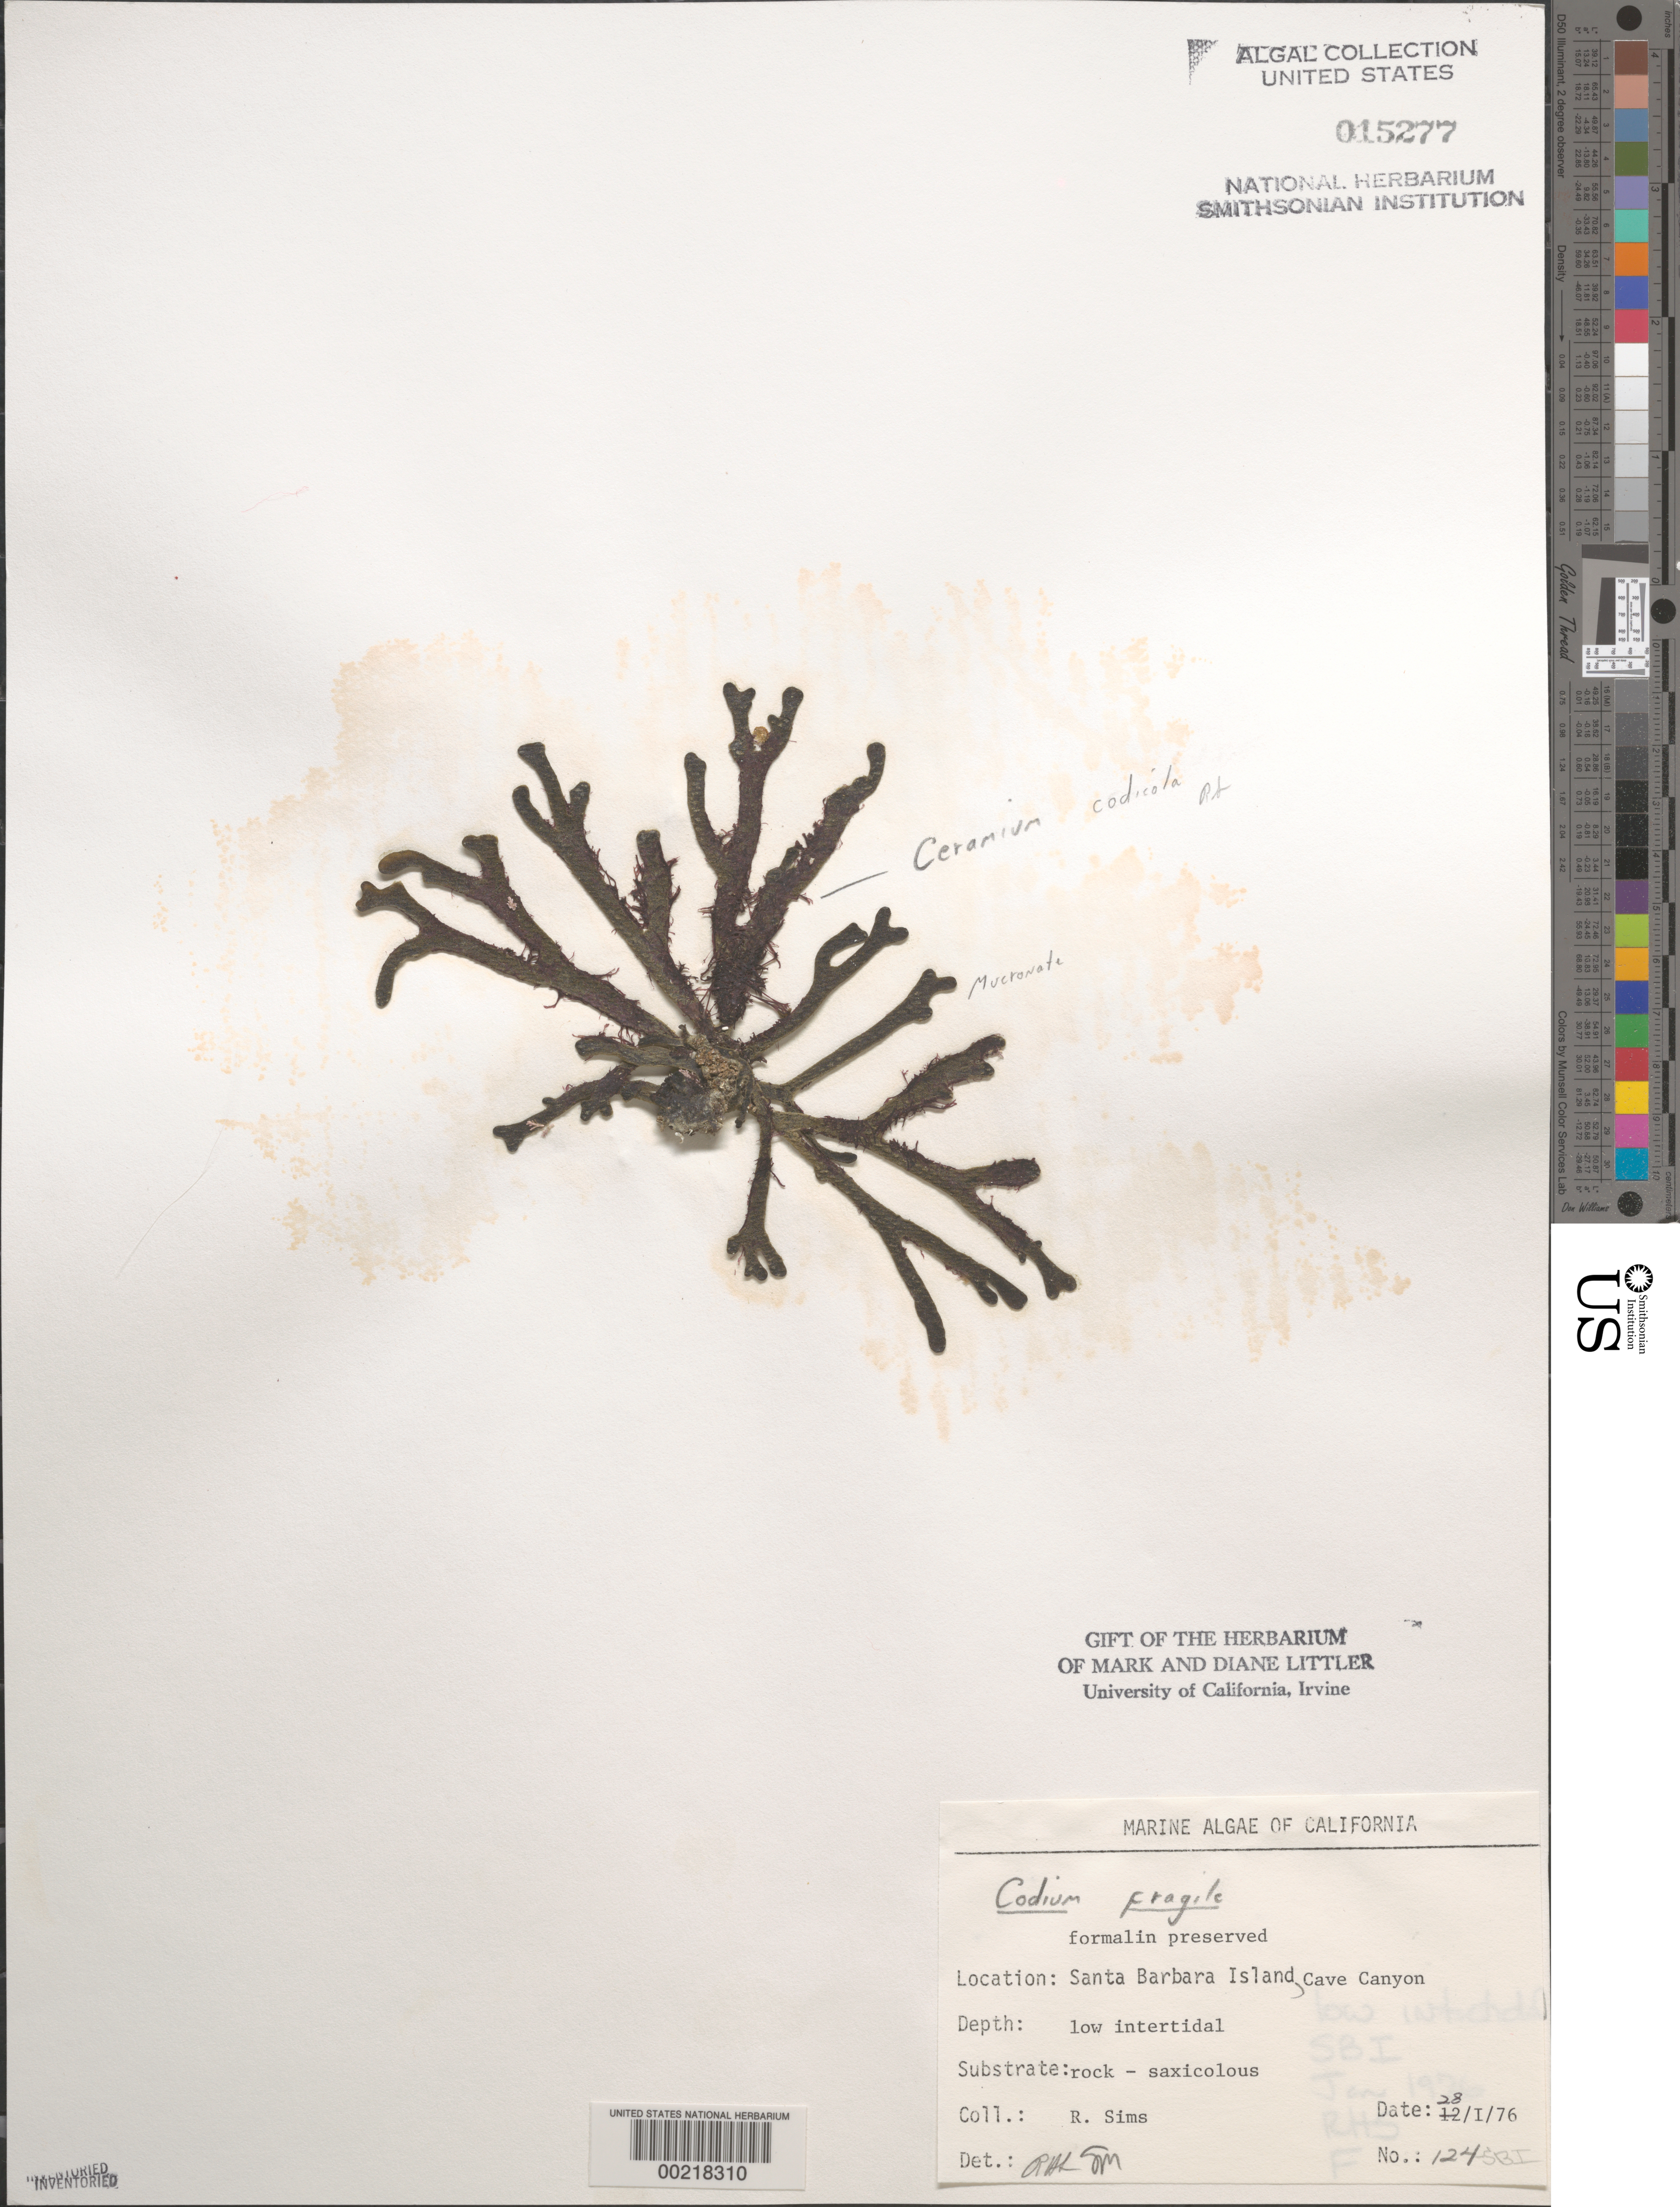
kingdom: Plantae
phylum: Chlorophyta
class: Ulvophyceae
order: Bryopsidales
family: Codiaceae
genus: Codium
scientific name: Codium fragile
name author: (Suringar) P. Hariot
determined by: Sims, Robert H.; Murray, S. N.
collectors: R. H. Sims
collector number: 124-sbi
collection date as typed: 28 Jan 1976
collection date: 1976-01-28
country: United States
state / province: California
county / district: Santa Barbara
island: Santa Barbara Island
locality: Cave Canyon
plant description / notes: BLM-SOCALBIGHT Rocky Intertidal Survey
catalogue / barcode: US 15277